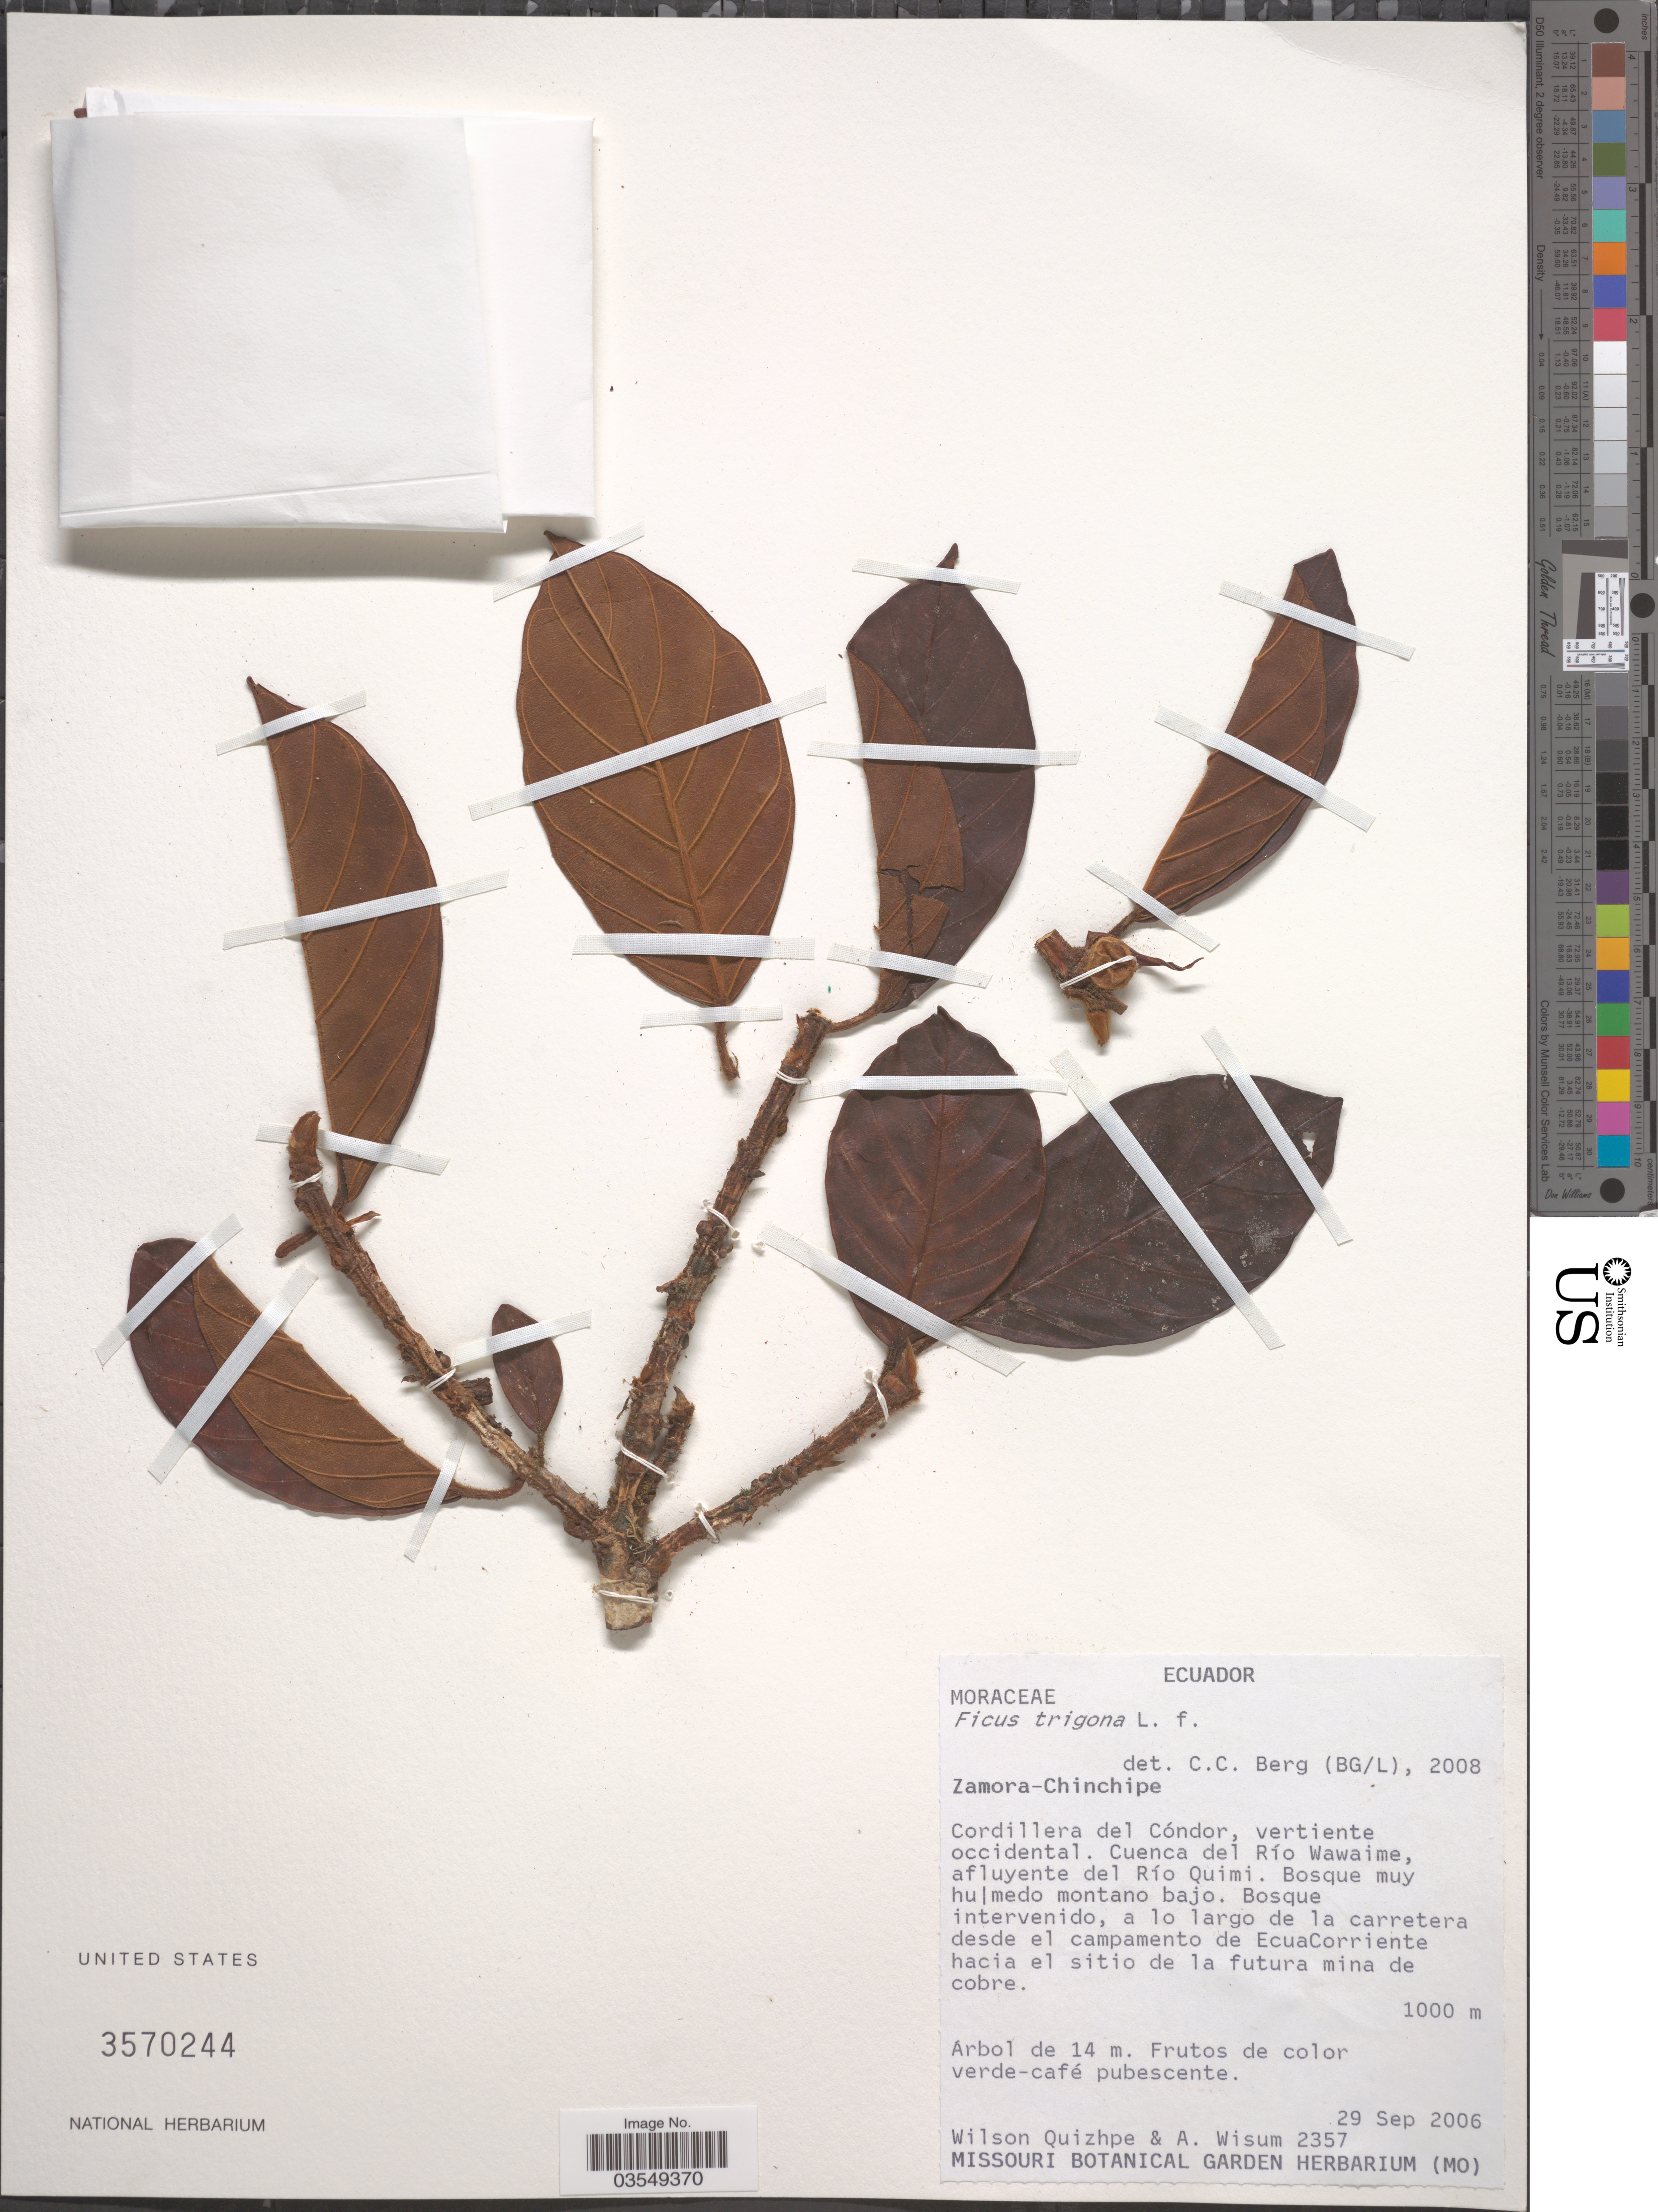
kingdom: Plantae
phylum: Tracheophyta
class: Magnoliopsida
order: Rosales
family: Moraceae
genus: Ficus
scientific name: Ficus trigona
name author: L. f.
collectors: W. Quizhpe & A. Wisum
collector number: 2357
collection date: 2006-09-29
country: Ecuador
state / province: Zamora-Chinchipe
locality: Cordillera del Cóndor, vertiente occidental. Cuenca del Río Wawaime, afluyente del Río Quimi. Bosque intervenido, a lo largo de la carretera desde el campamento de EcuaCorriente hacia el sitio de la futura mina de cobre.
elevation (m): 1000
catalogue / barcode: US 3570244